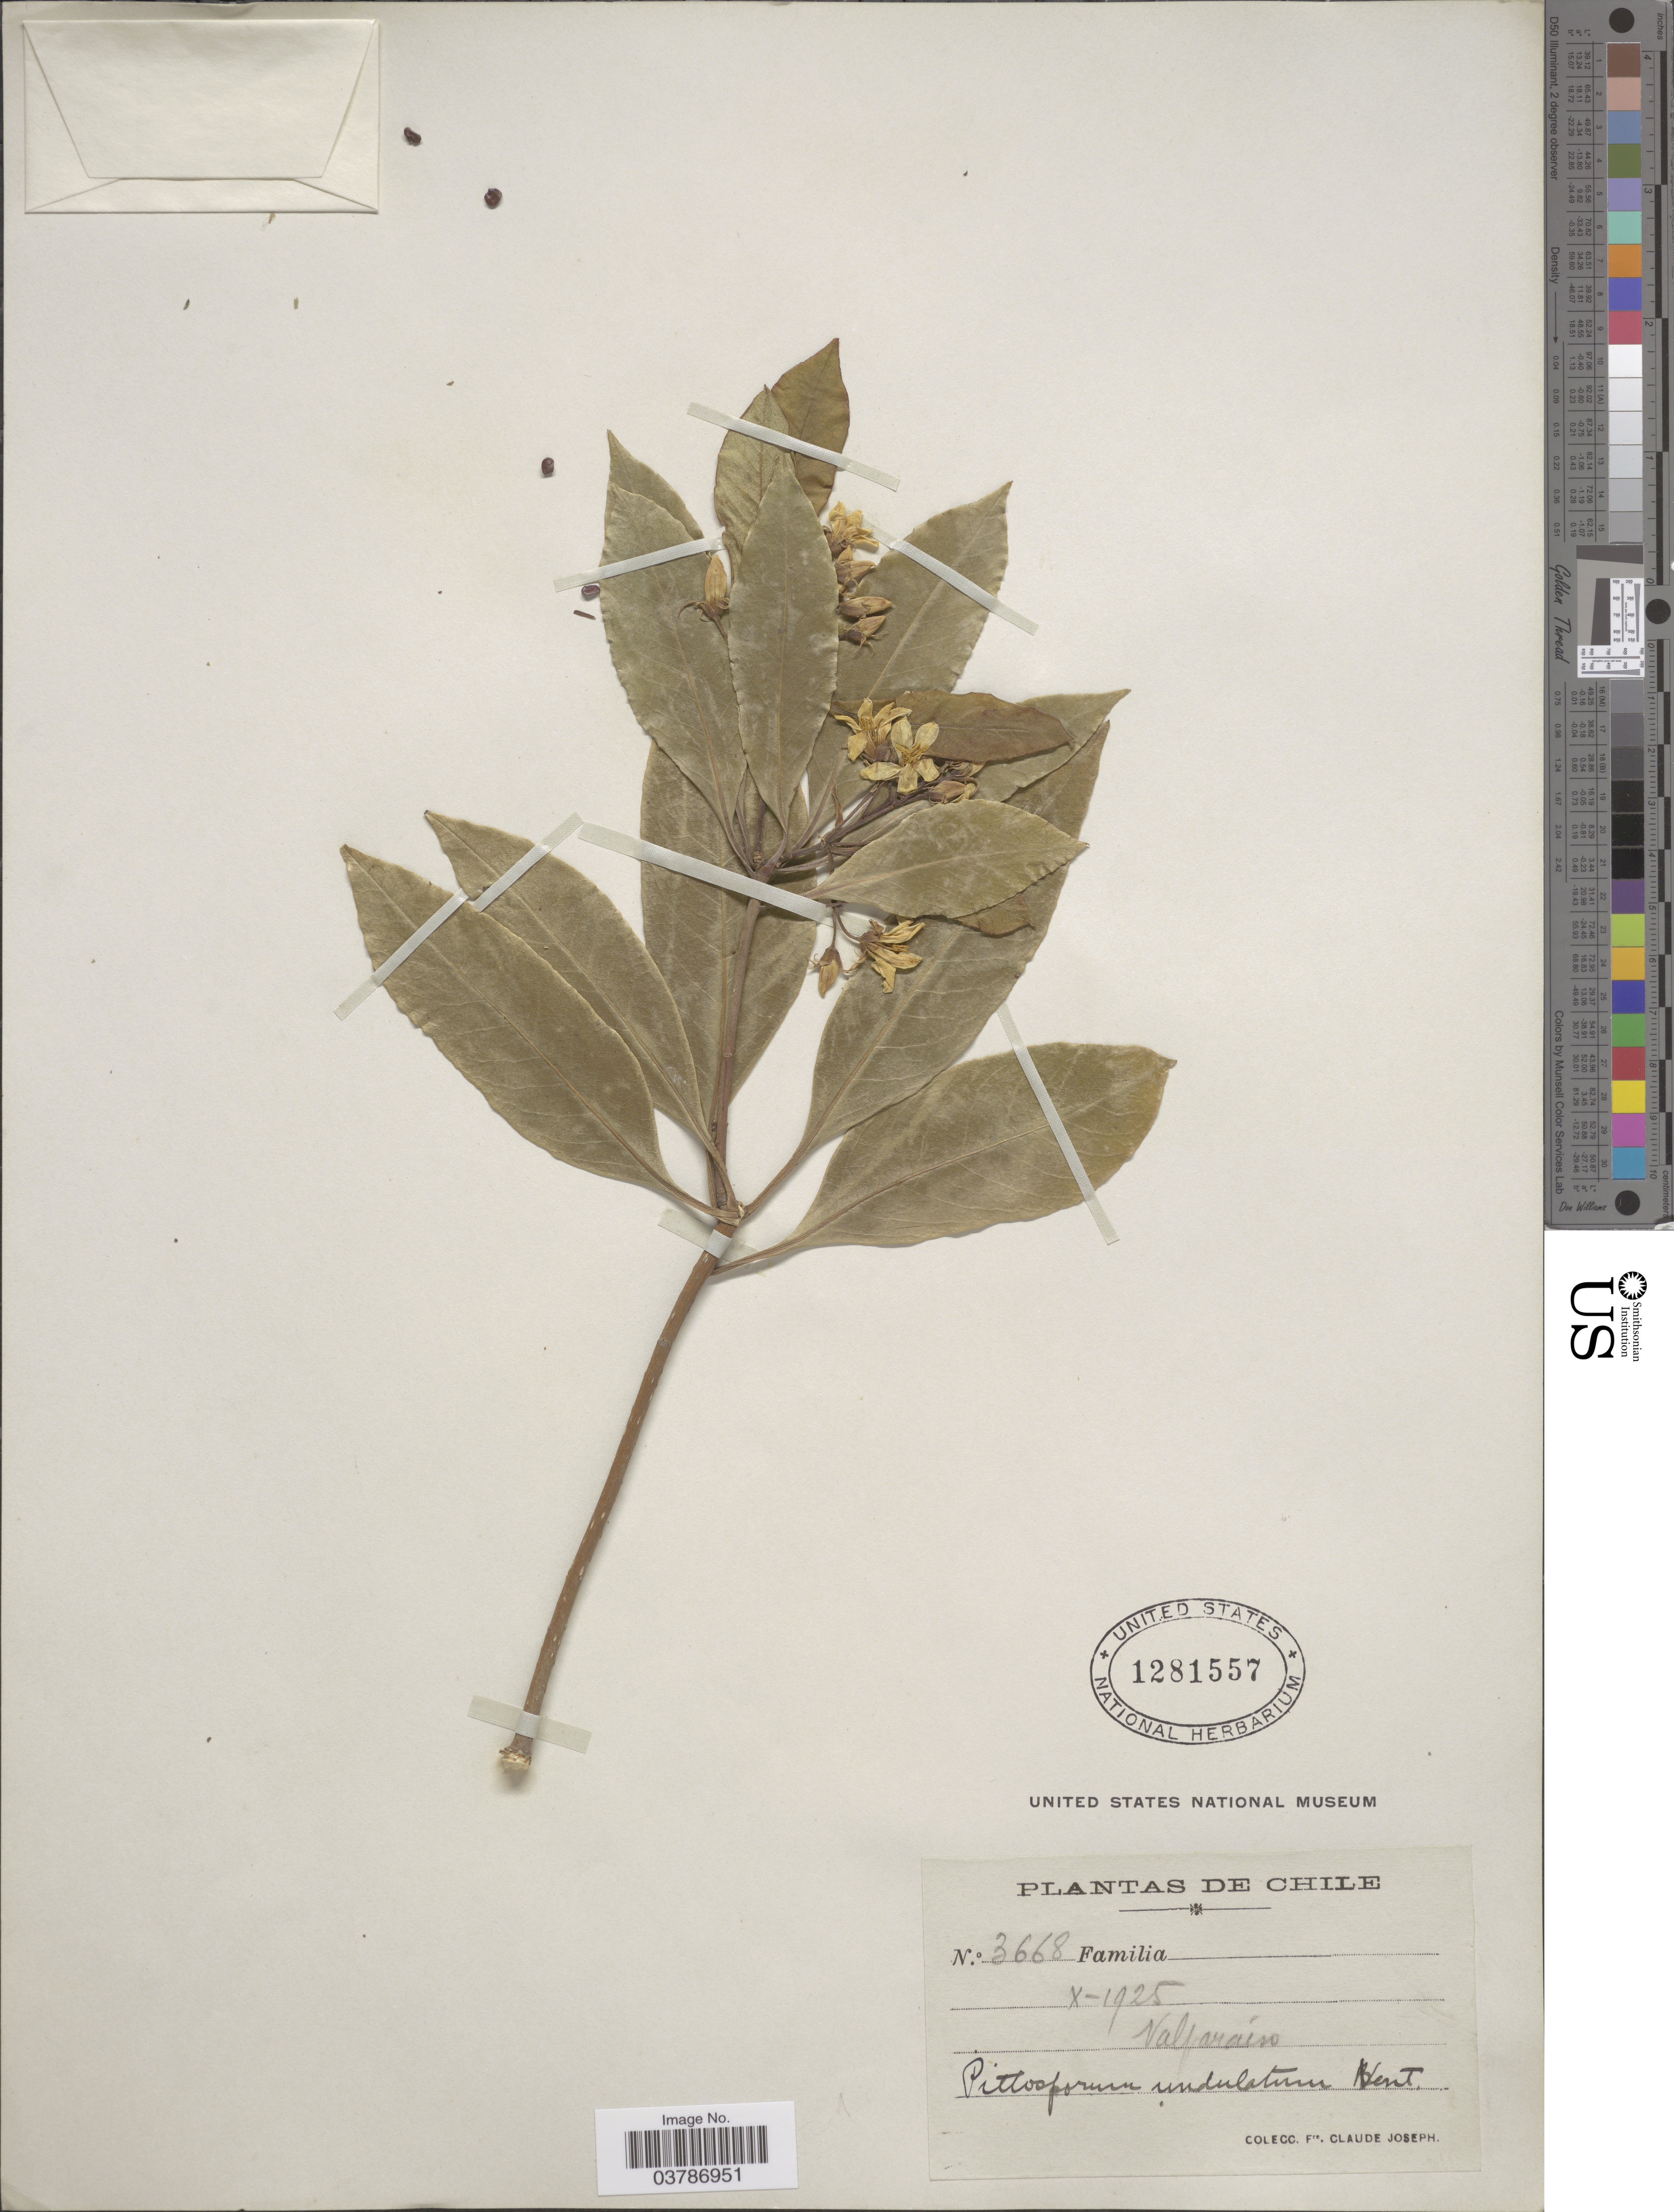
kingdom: Plantae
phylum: Tracheophyta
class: Magnoliopsida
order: Apiales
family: Pittosporaceae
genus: Pittosporum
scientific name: Pittosporum undulatum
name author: Vent.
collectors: Bro. Claude-Joseph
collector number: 3668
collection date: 1925-10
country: Chile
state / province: Valparaíso (V)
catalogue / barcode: US 1281557